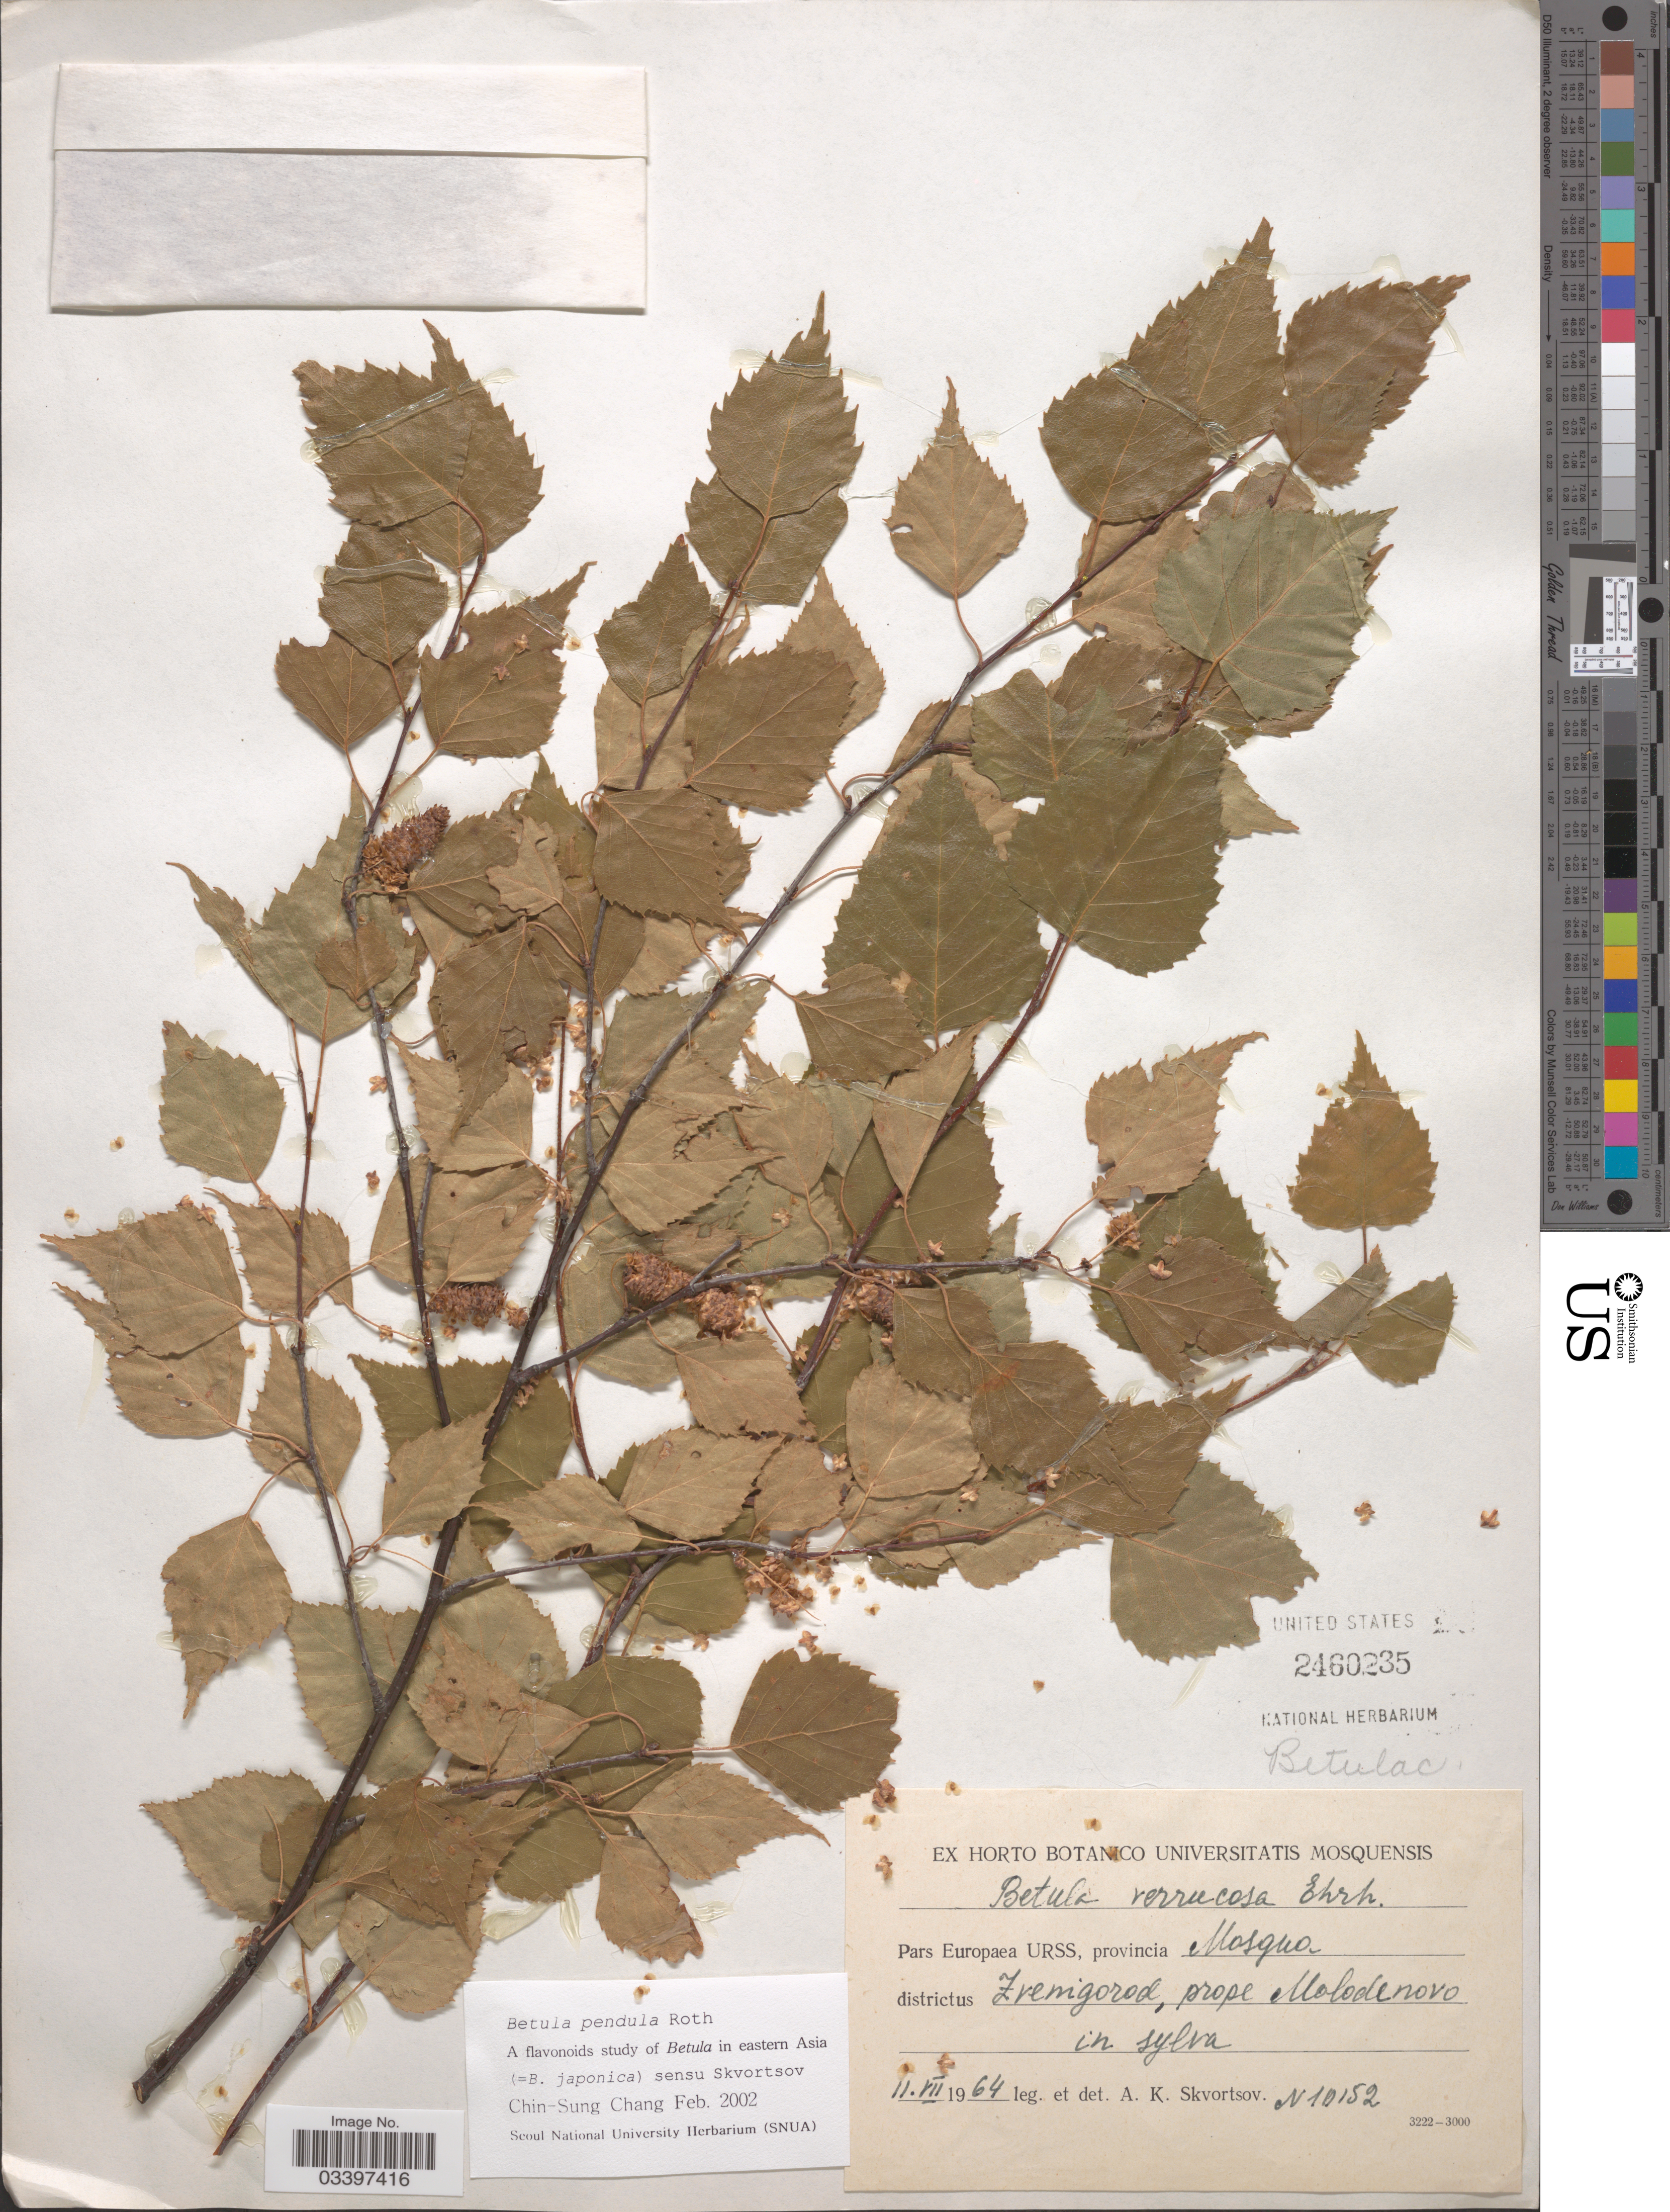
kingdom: Plantae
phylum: Tracheophyta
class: Magnoliopsida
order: Fagales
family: Betulaceae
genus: Betula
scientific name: Betula pendula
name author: Roth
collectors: A. K. Skvortsov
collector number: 10152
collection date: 1964-07-11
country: Russian Federation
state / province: Moscow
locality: Pars Europaea URSS, provincia Mosqua, districtus Zvenigorod, prope Molodenovo in sylva.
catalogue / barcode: US 2460235